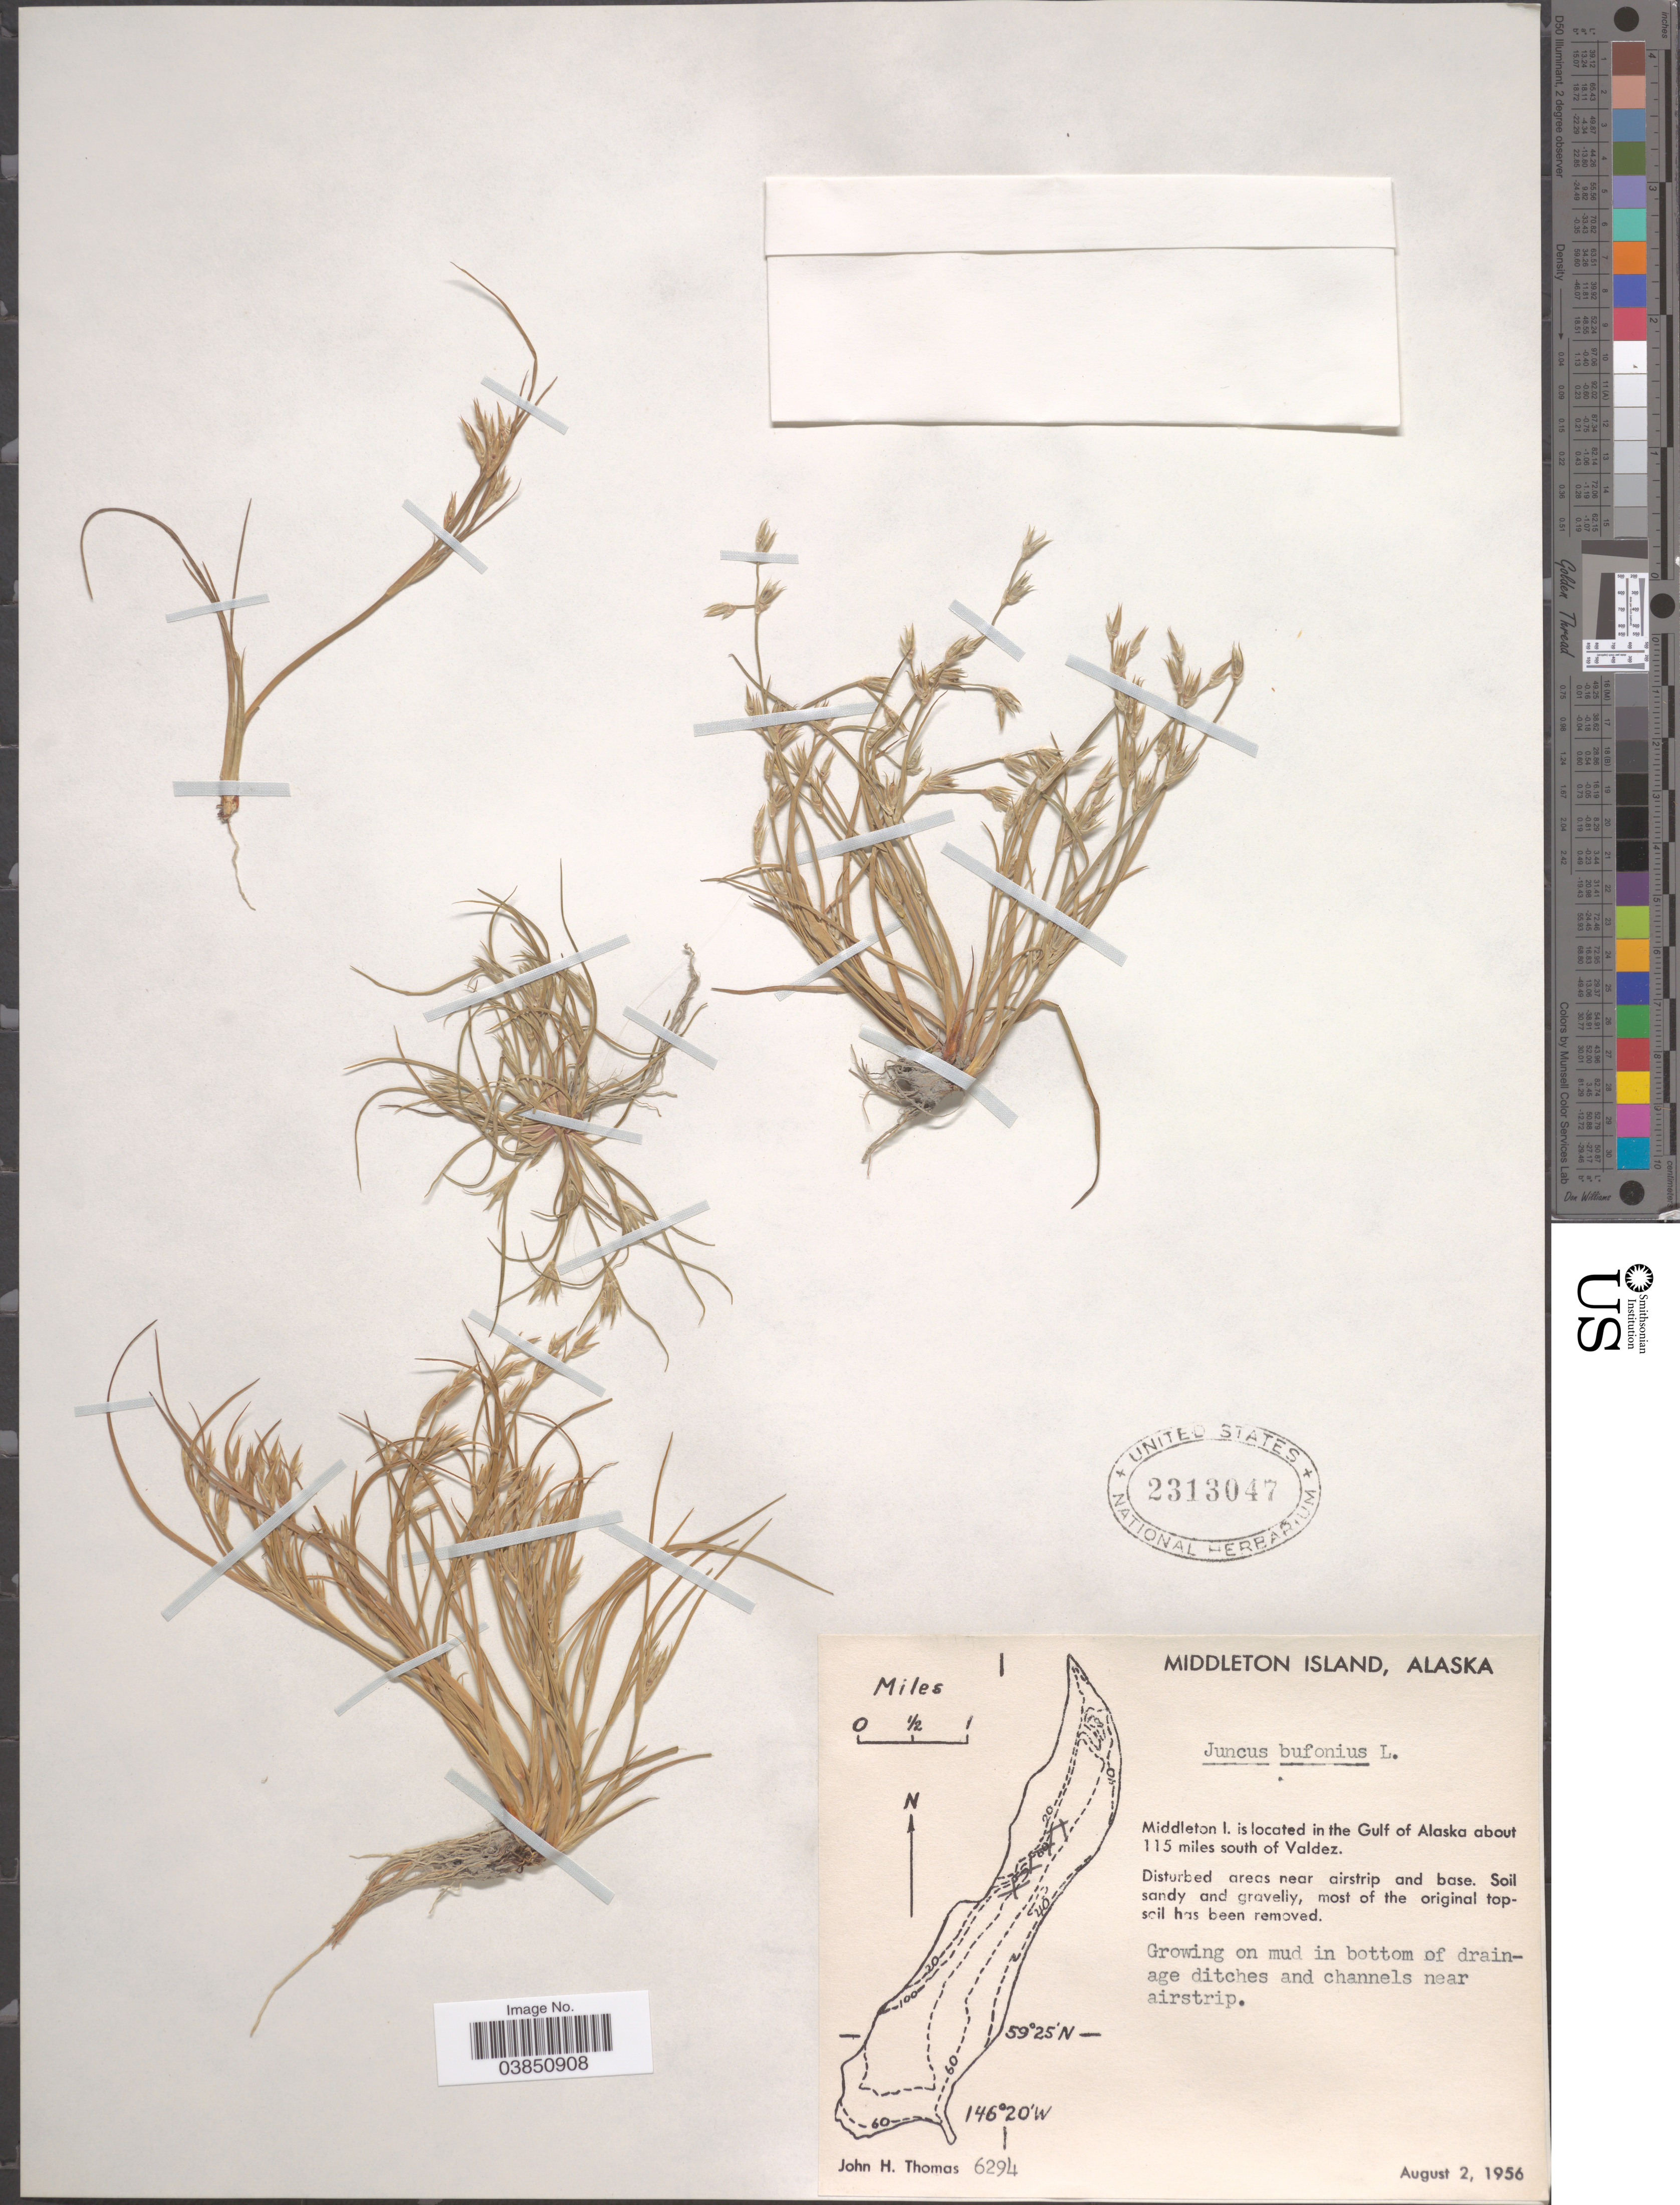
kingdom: Plantae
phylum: Tracheophyta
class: Liliopsida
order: Poales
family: Juncaceae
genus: Juncus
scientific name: Juncus bufonius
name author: L.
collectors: J. H. Thomas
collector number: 6294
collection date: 1956-08-02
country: United States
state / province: Alaska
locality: Middleton Island. Middleton I. is located in the Gulf of Alaska about 115 miles south of Valdez. Near airstrip.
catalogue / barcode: US 2313047